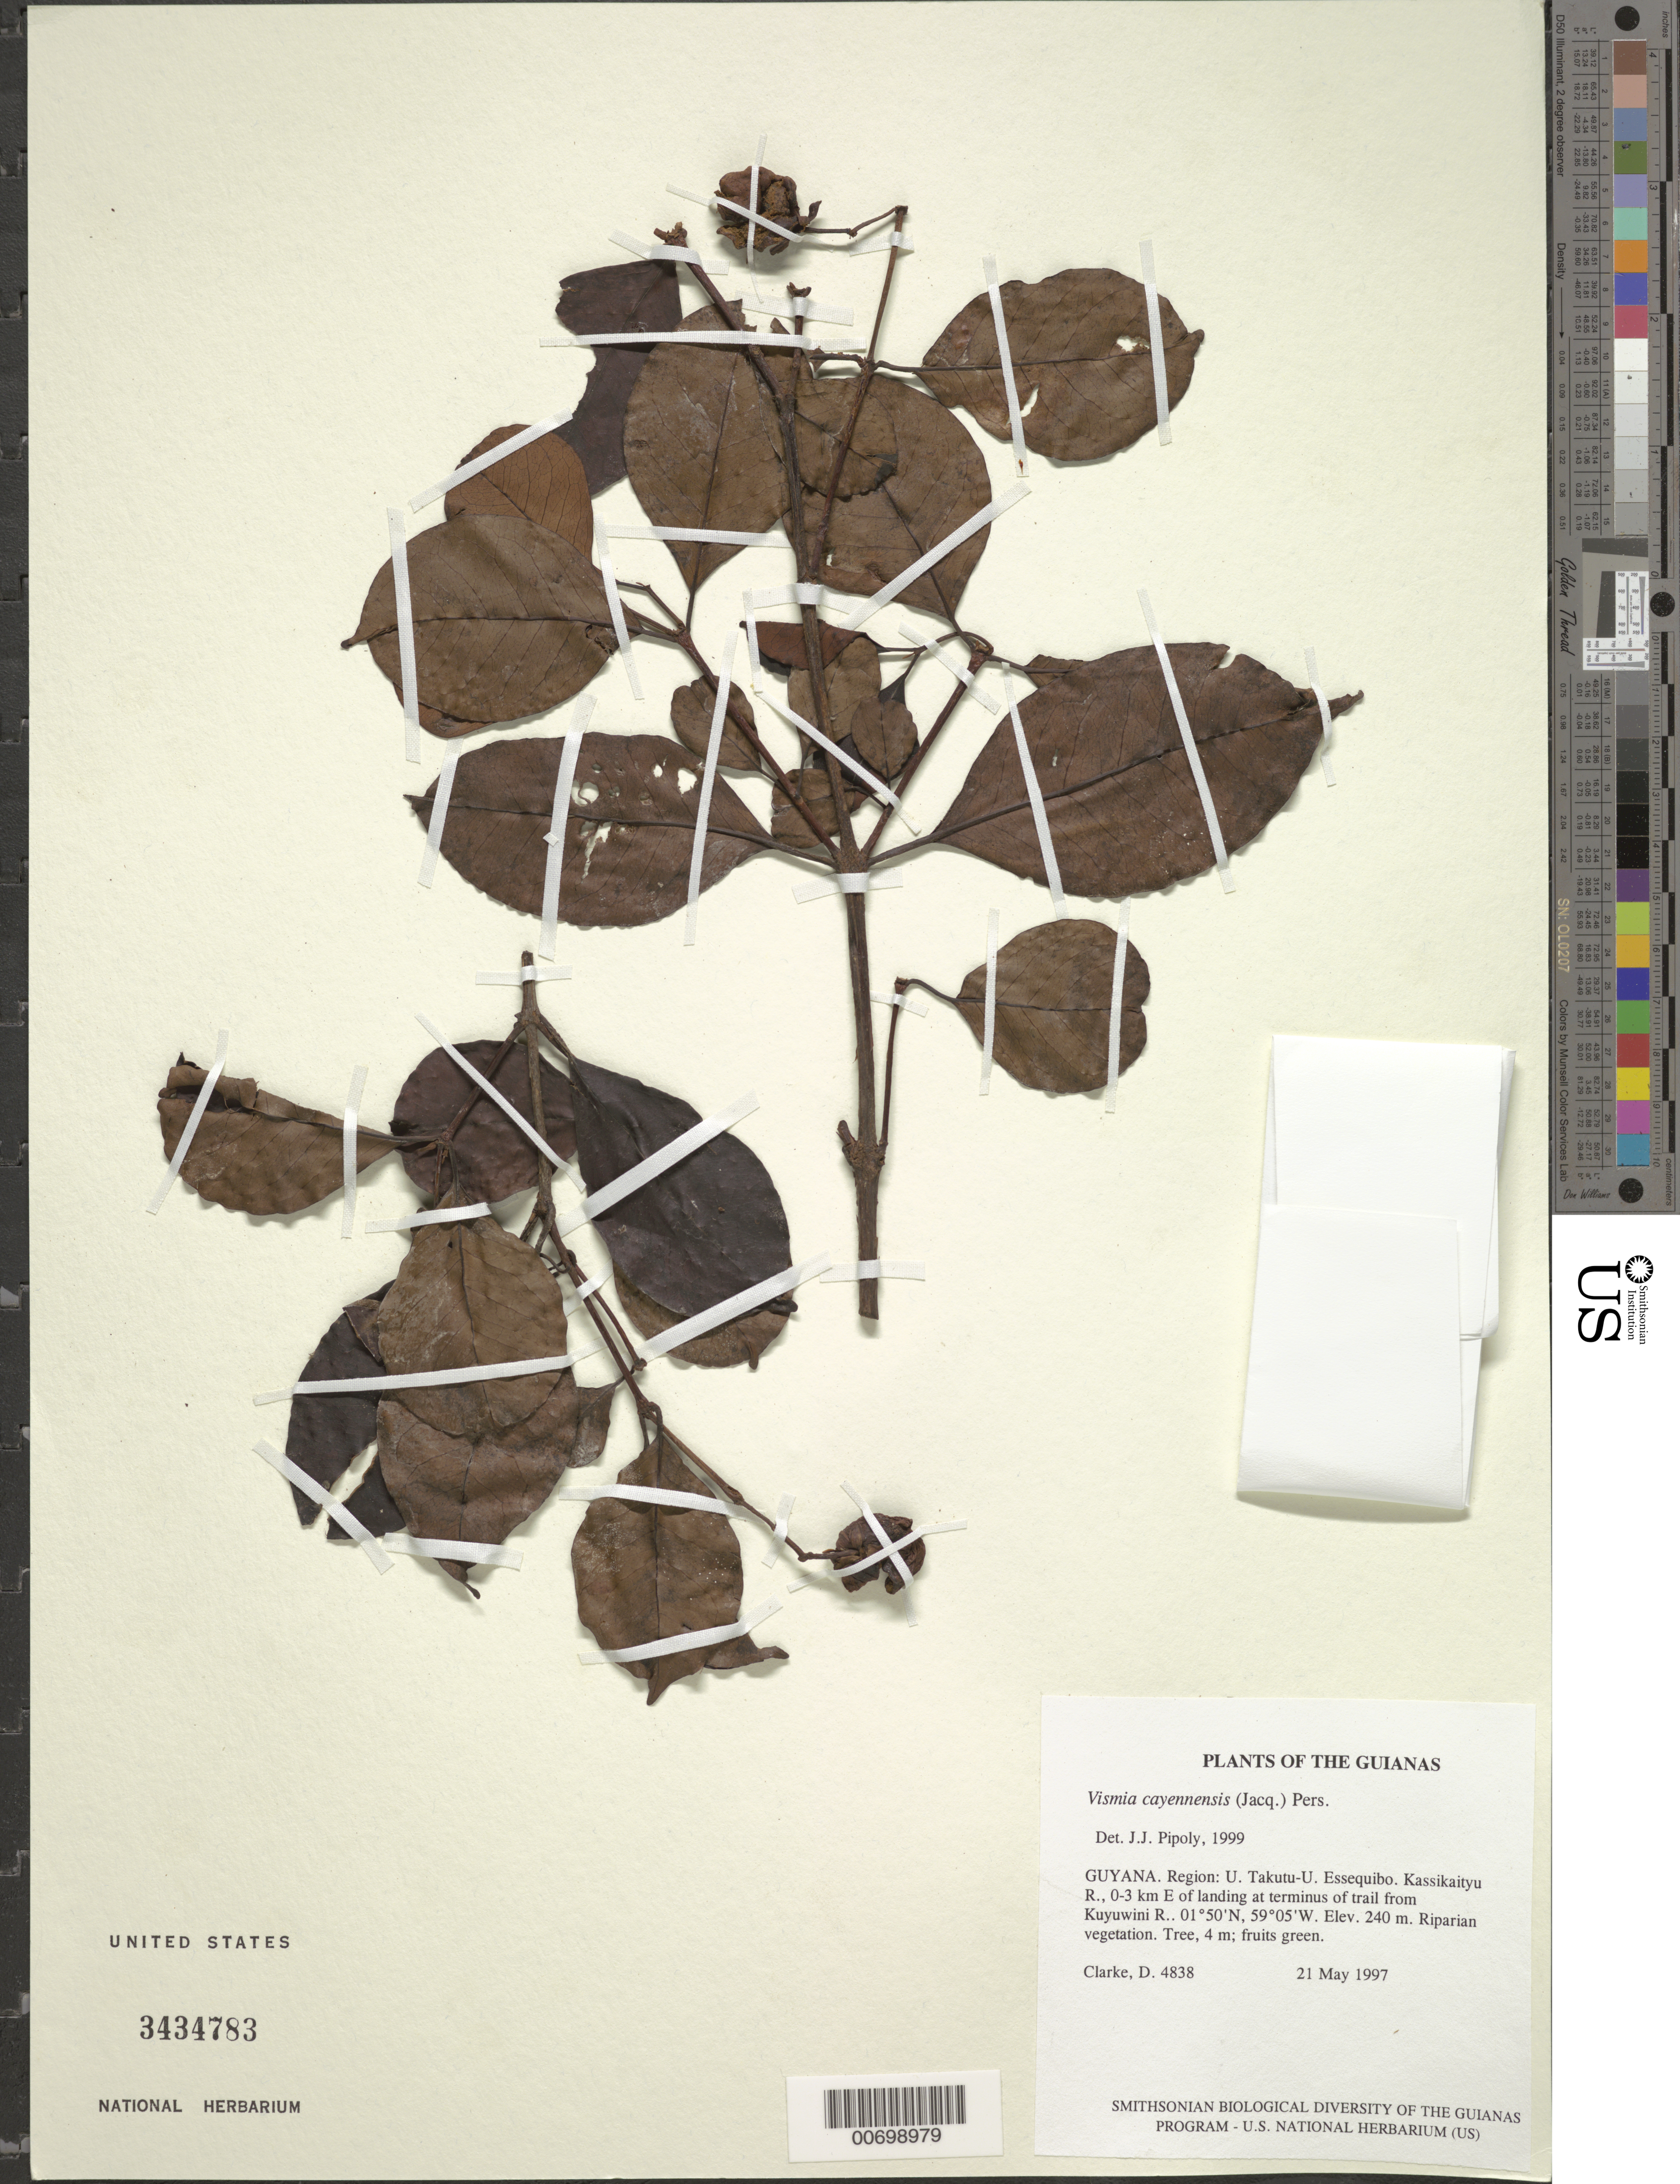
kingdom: Plantae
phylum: Tracheophyta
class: Magnoliopsida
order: Malpighiales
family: Hypericaceae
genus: Vismia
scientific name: Vismia cayennensis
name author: (Jacq.) Pers.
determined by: Pipoly, J. J., III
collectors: H. D. Clarke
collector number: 4838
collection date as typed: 21 May 1997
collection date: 1997-05-21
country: Guyana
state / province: U. Takutu-U. Essequibo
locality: Kassikaityu R., 0-3 km E of landing at terminus of trail from Kuyuwini R.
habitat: Riparian vegetation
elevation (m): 240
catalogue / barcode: US 3434783